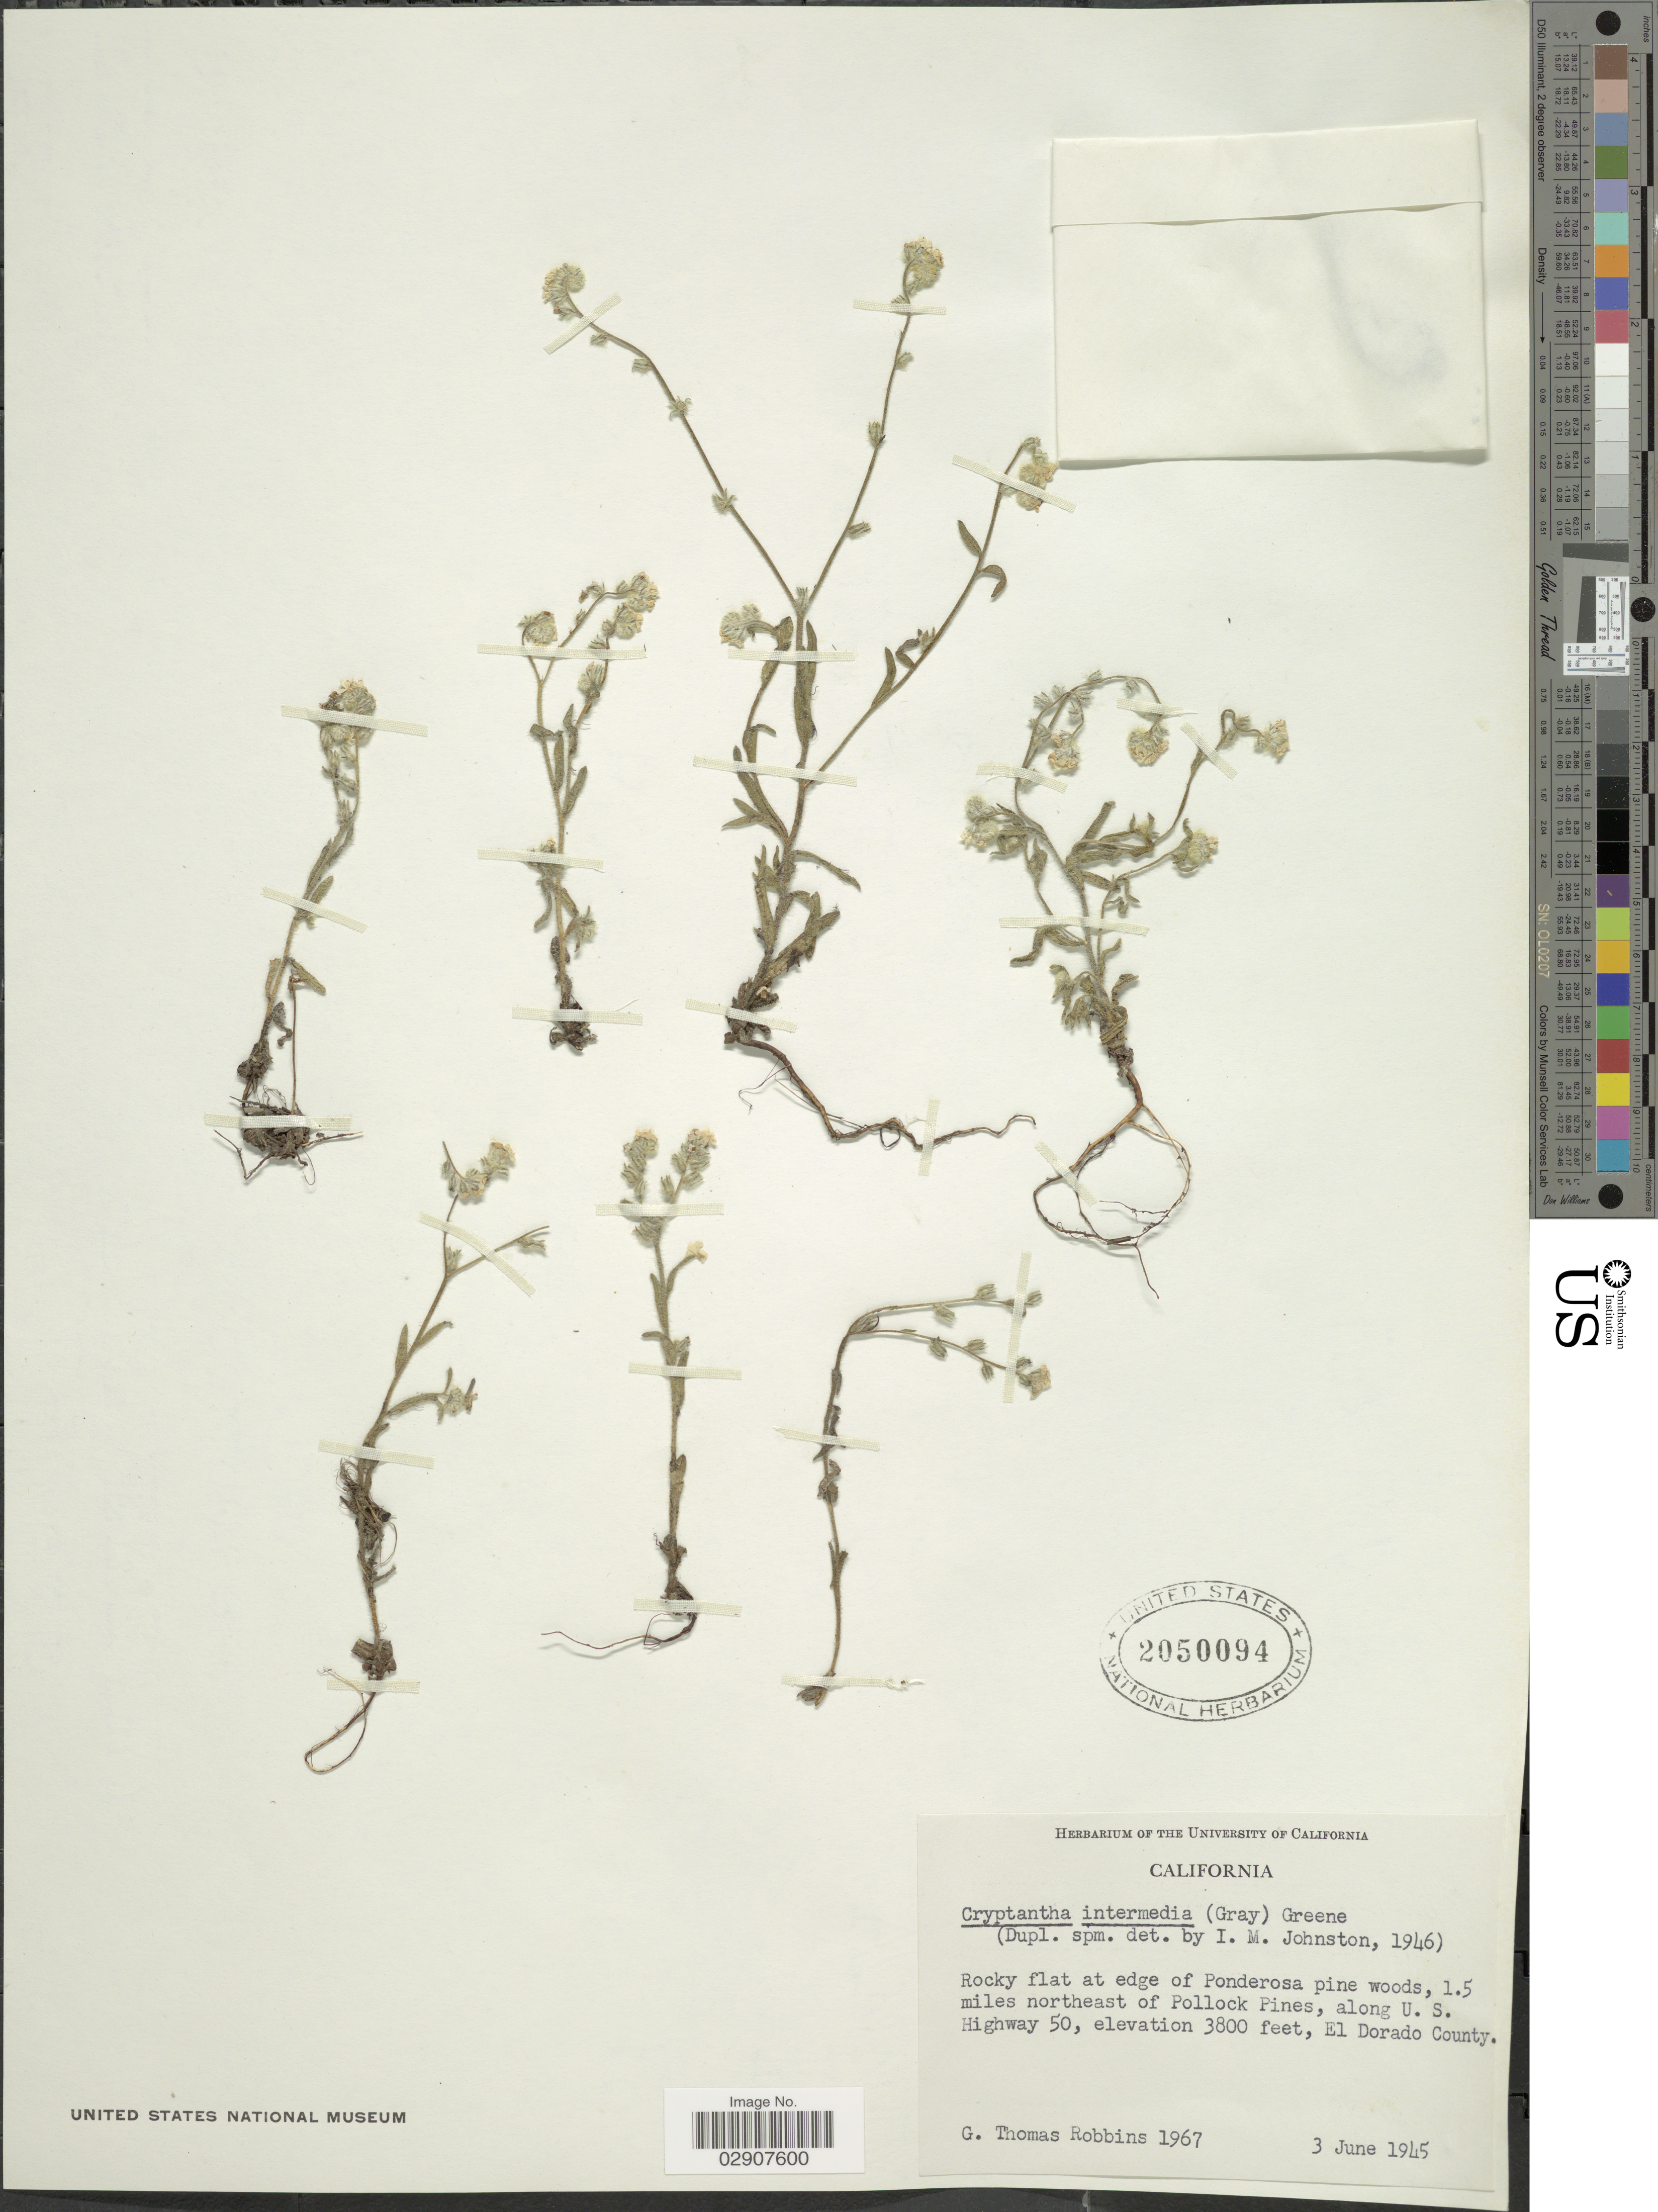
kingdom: Plantae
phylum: Tracheophyta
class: Magnoliopsida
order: Boraginales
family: Boraginaceae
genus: Cryptantha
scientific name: Cryptantha intermedia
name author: (A. Gray) Greene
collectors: G. T. Robbins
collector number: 1967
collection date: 1945-06-03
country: United States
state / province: California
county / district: El Dorado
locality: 1.5 miles northeast of Pollock Pines, along U.S. Highway 50, El Dorado County.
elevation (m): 1158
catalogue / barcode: US 2050094